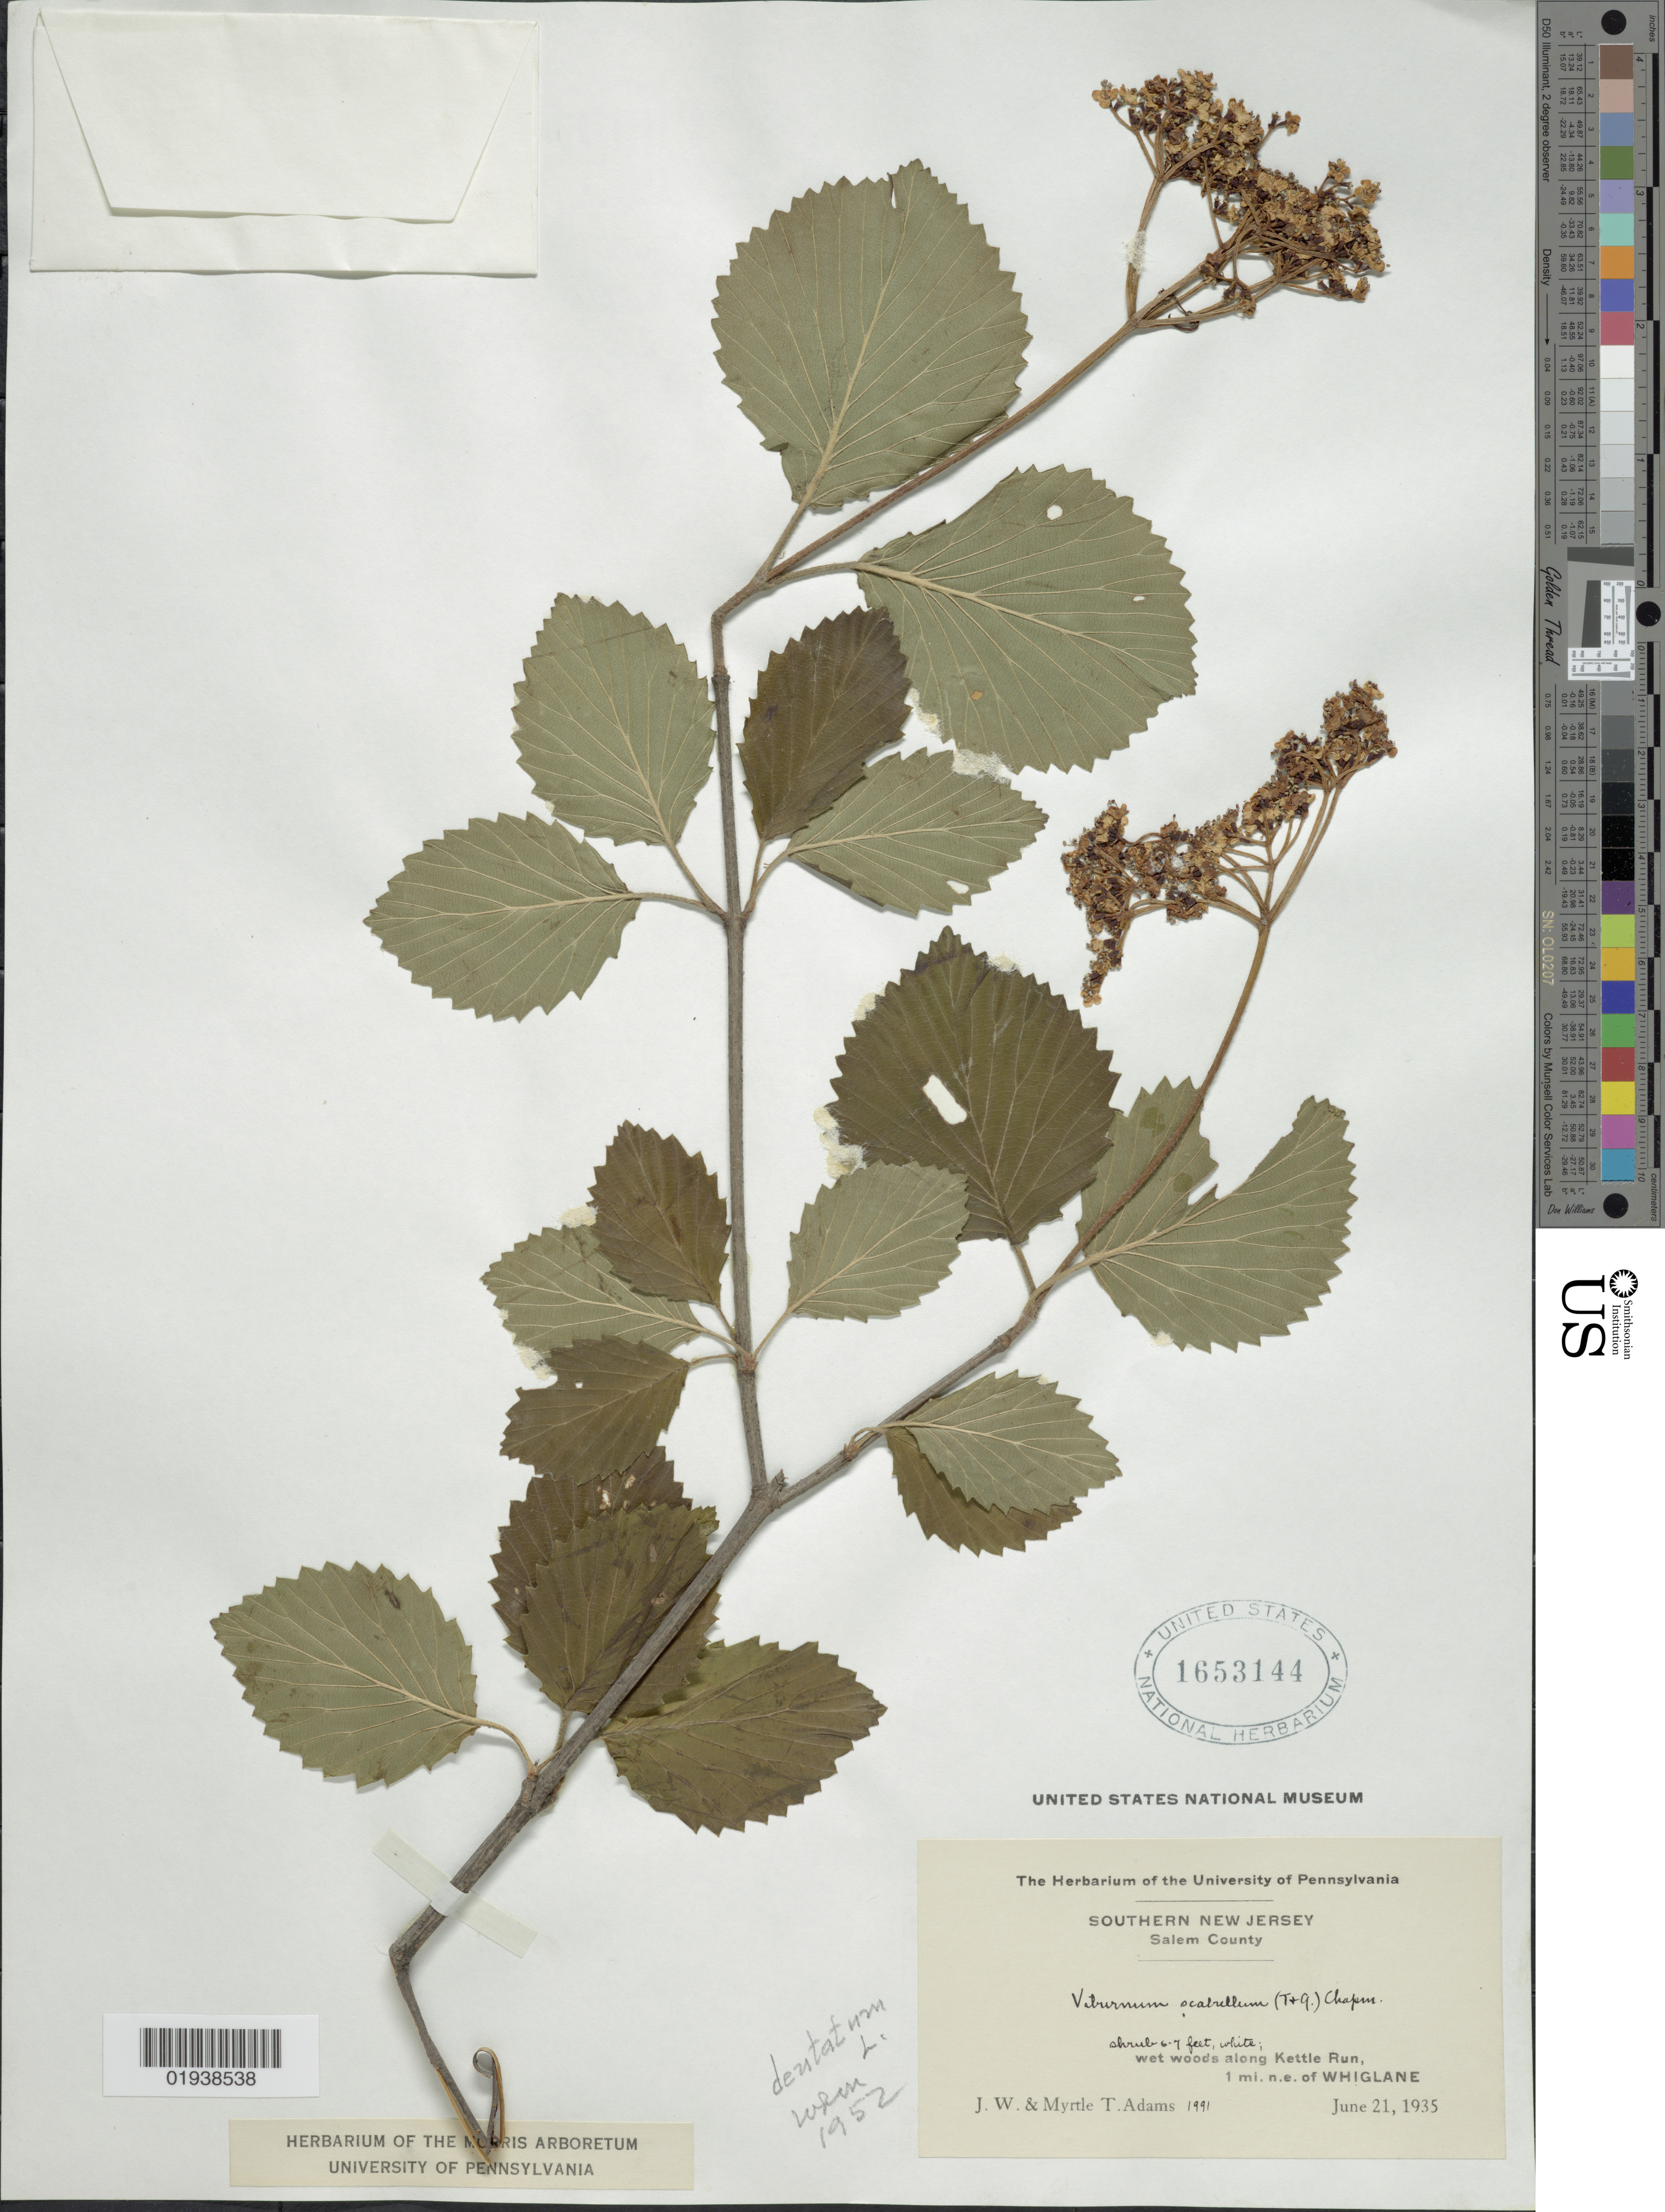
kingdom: Plantae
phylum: Tracheophyta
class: Magnoliopsida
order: Dipsacales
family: Viburnaceae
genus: Viburnum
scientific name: Viburnum dentatum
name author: L.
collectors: J. Adams & M. T. Adams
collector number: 1991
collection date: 1935-06-21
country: United States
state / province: New Jersey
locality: Southern New Jersey, Salem County, wet woods along Kettle Run, 1 mi. n.e. of Whiglane.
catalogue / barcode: US 1653144